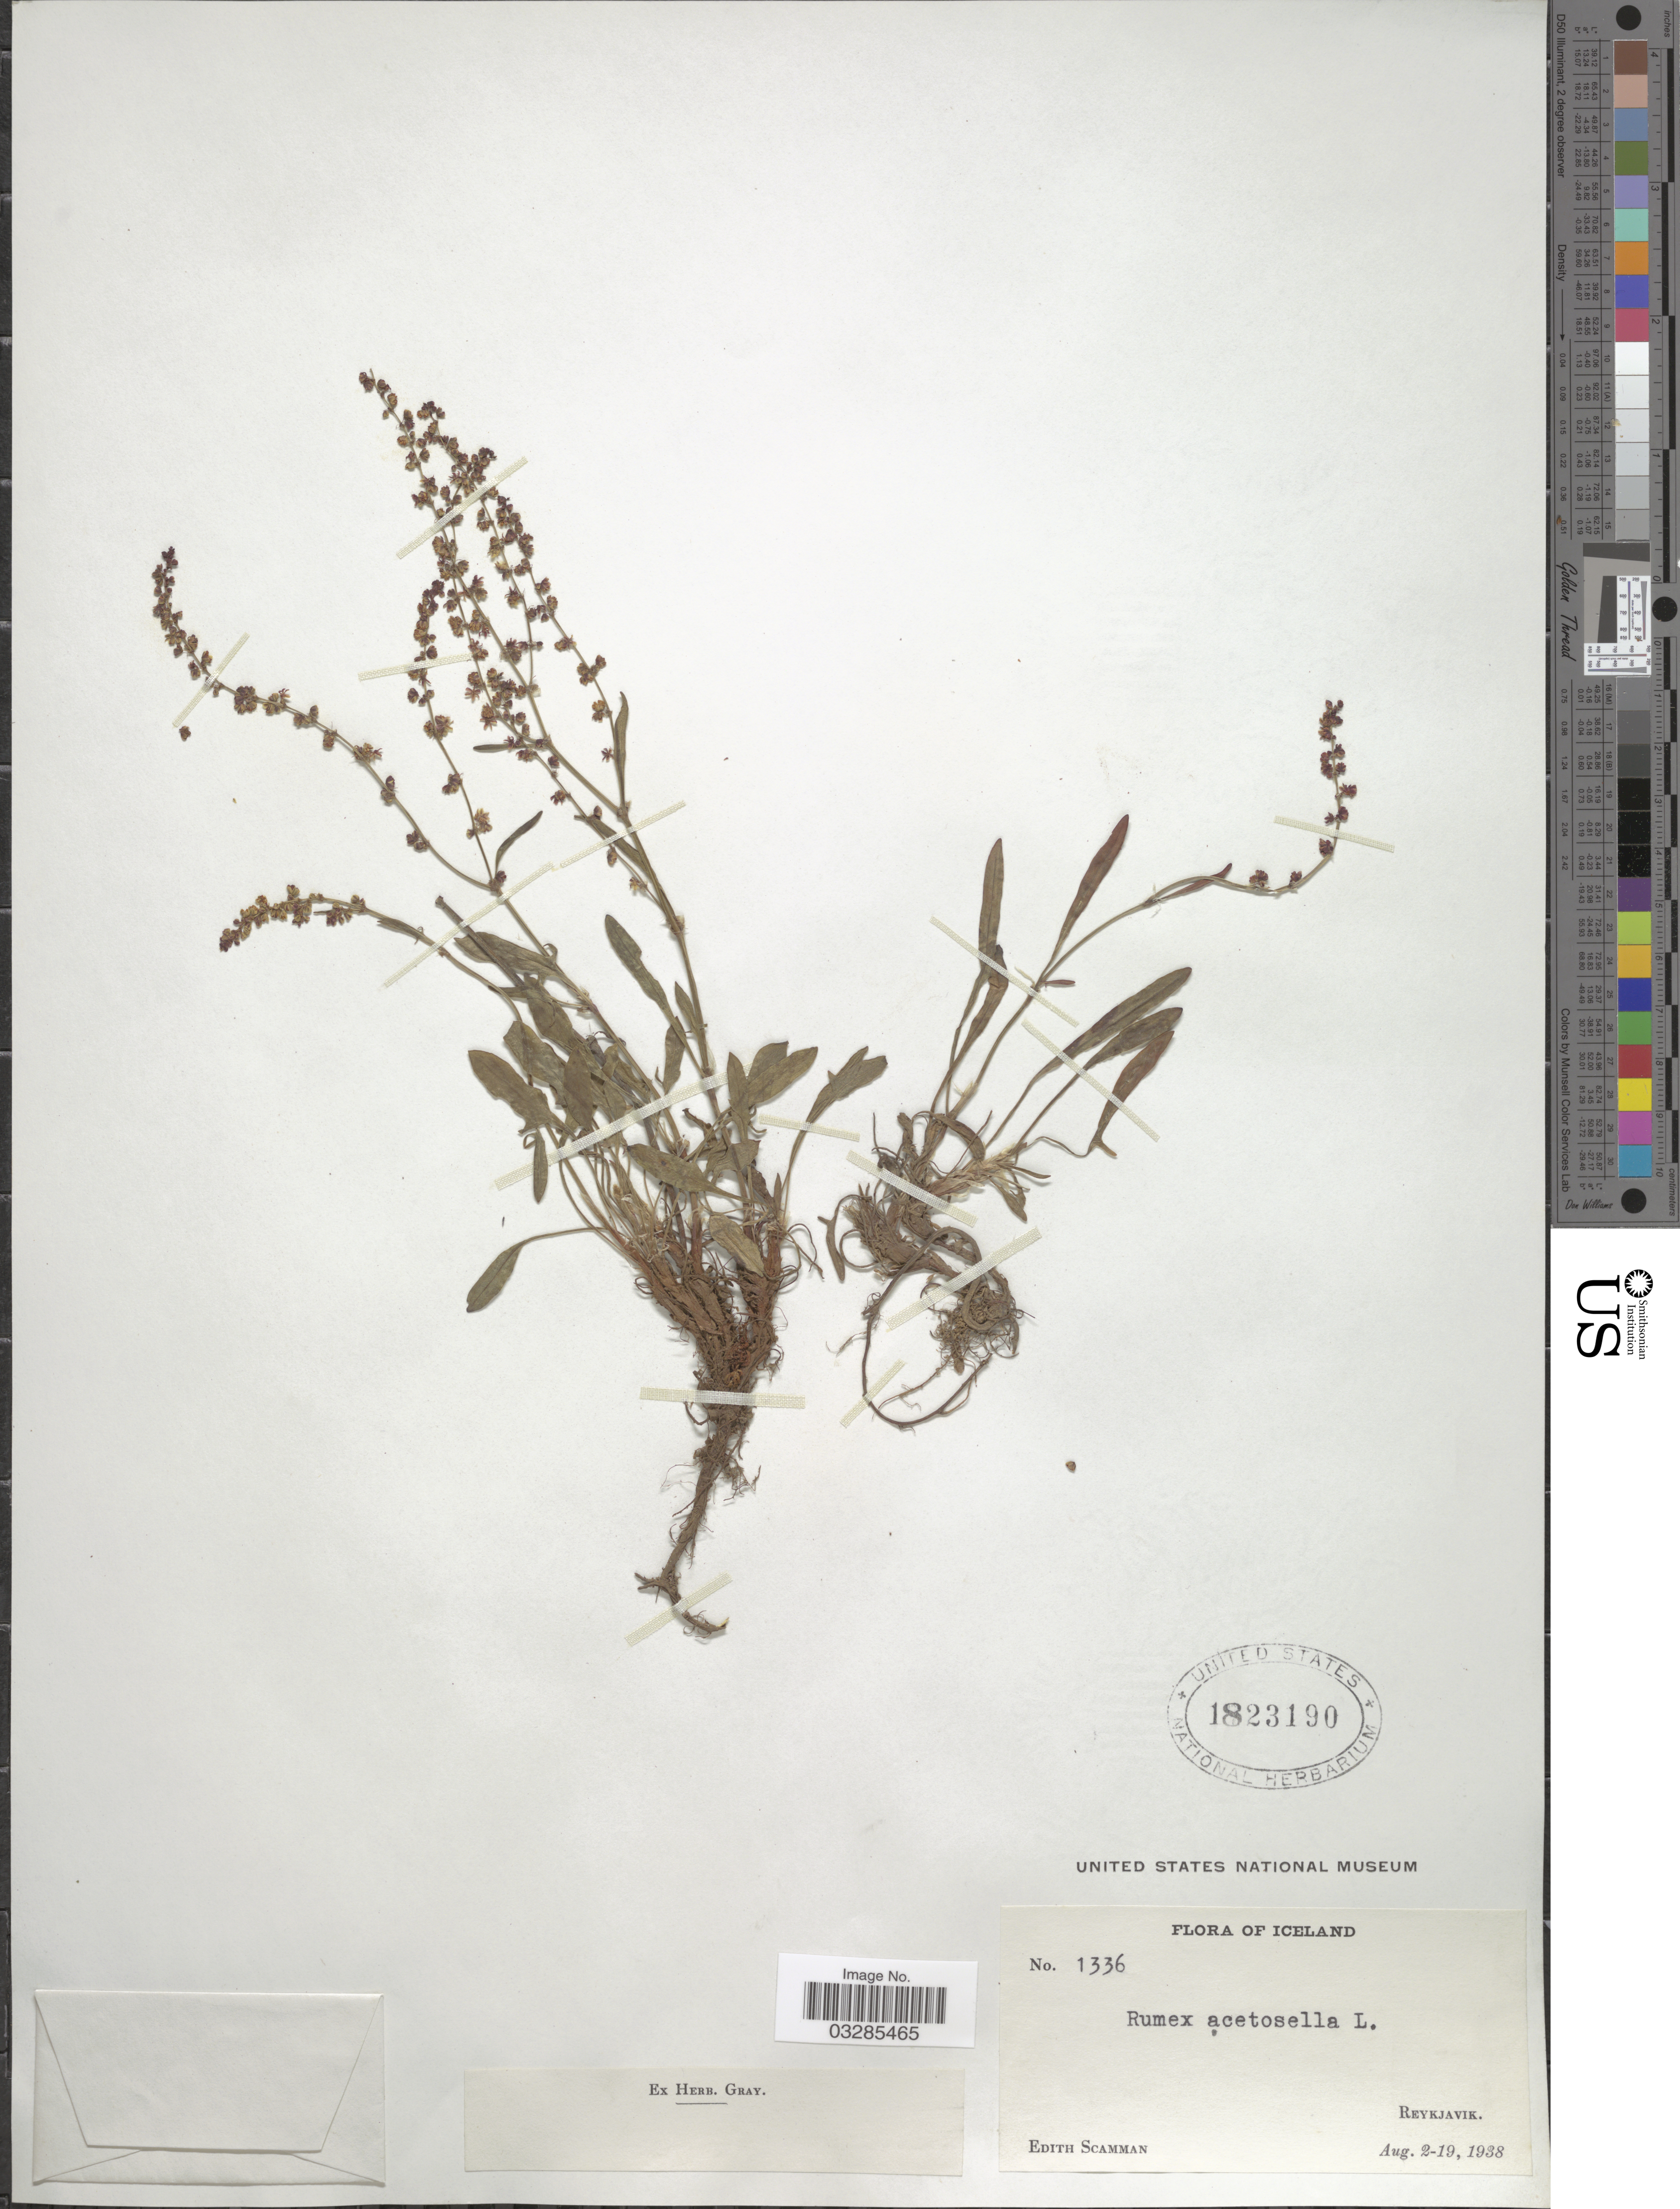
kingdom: Plantae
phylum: Tracheophyta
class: Magnoliopsida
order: Caryophyllales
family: Polygonaceae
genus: Rumex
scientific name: Rumex acetosella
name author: L.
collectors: E. Scamman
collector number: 1336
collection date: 1938-08-02/1938-08-19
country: Iceland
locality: Reykjavik.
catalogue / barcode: US 1823190